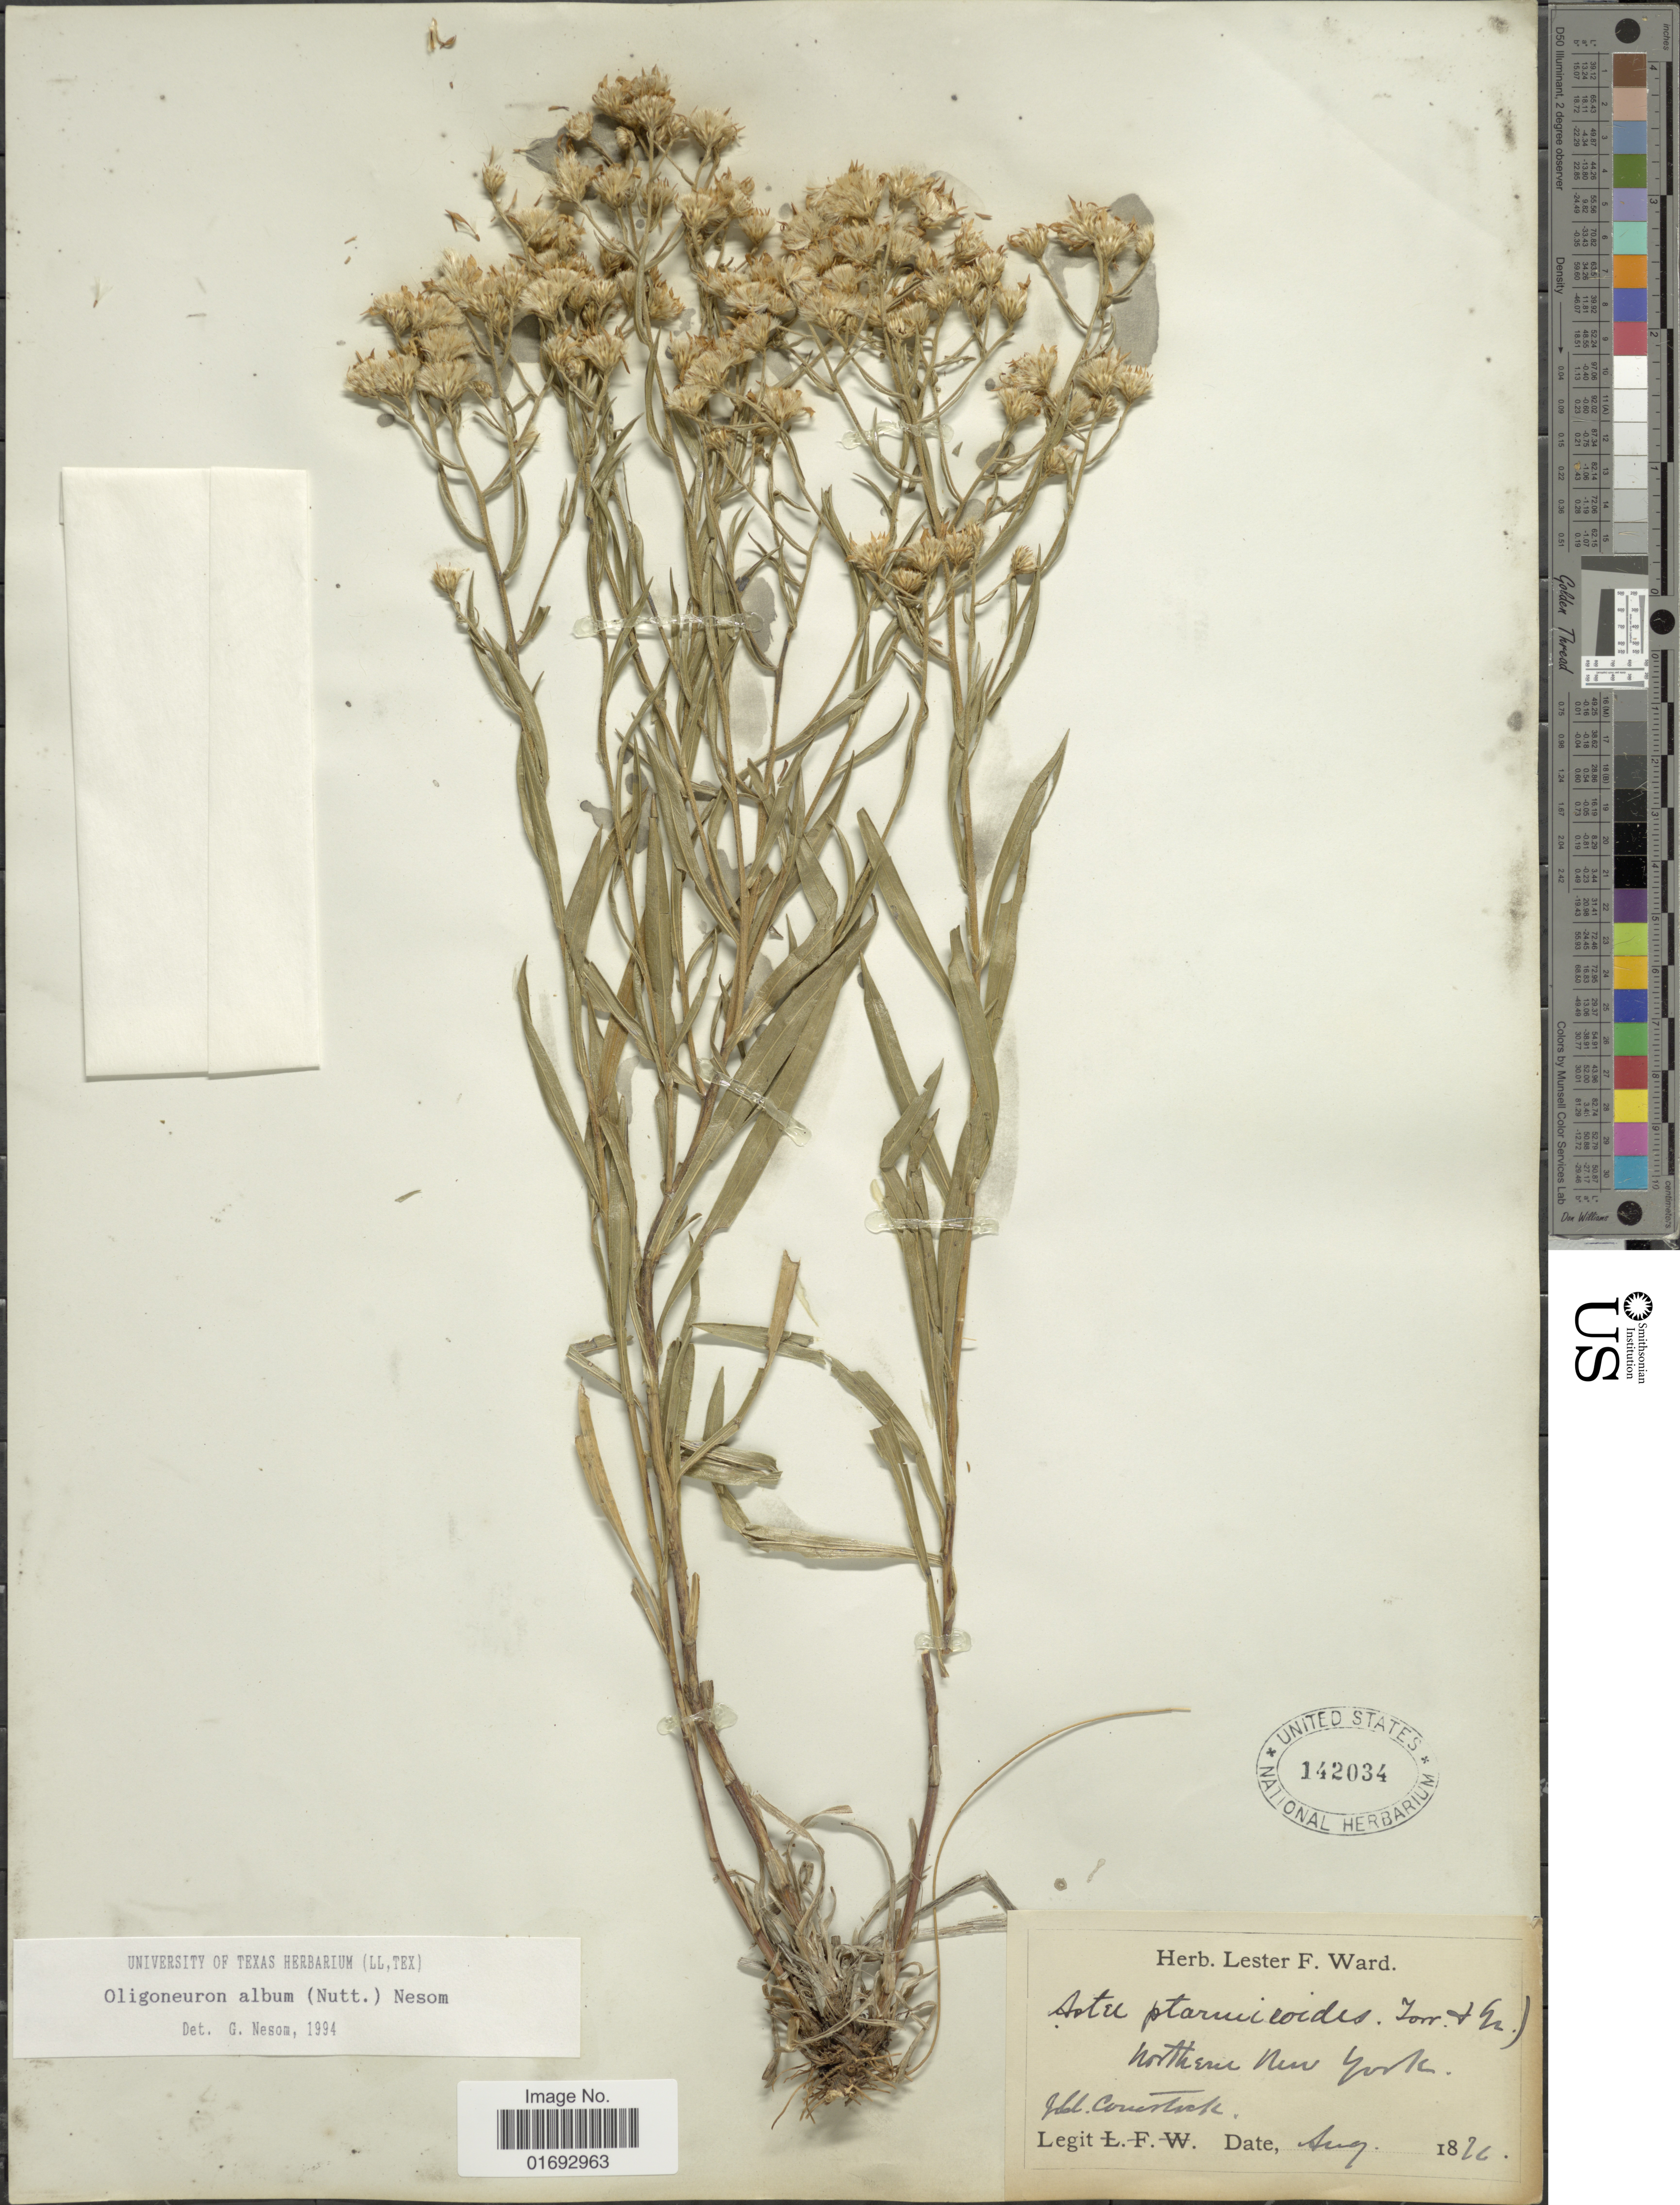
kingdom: Plantae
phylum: Tracheophyta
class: Magnoliopsida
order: Asterales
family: Asteraceae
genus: Oligoneuron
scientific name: Oligoneuron album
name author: (Nutt.) G.L. Nesom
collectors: J. Comstock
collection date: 1876-08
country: United States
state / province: New York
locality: Northern New York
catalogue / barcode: US 142034